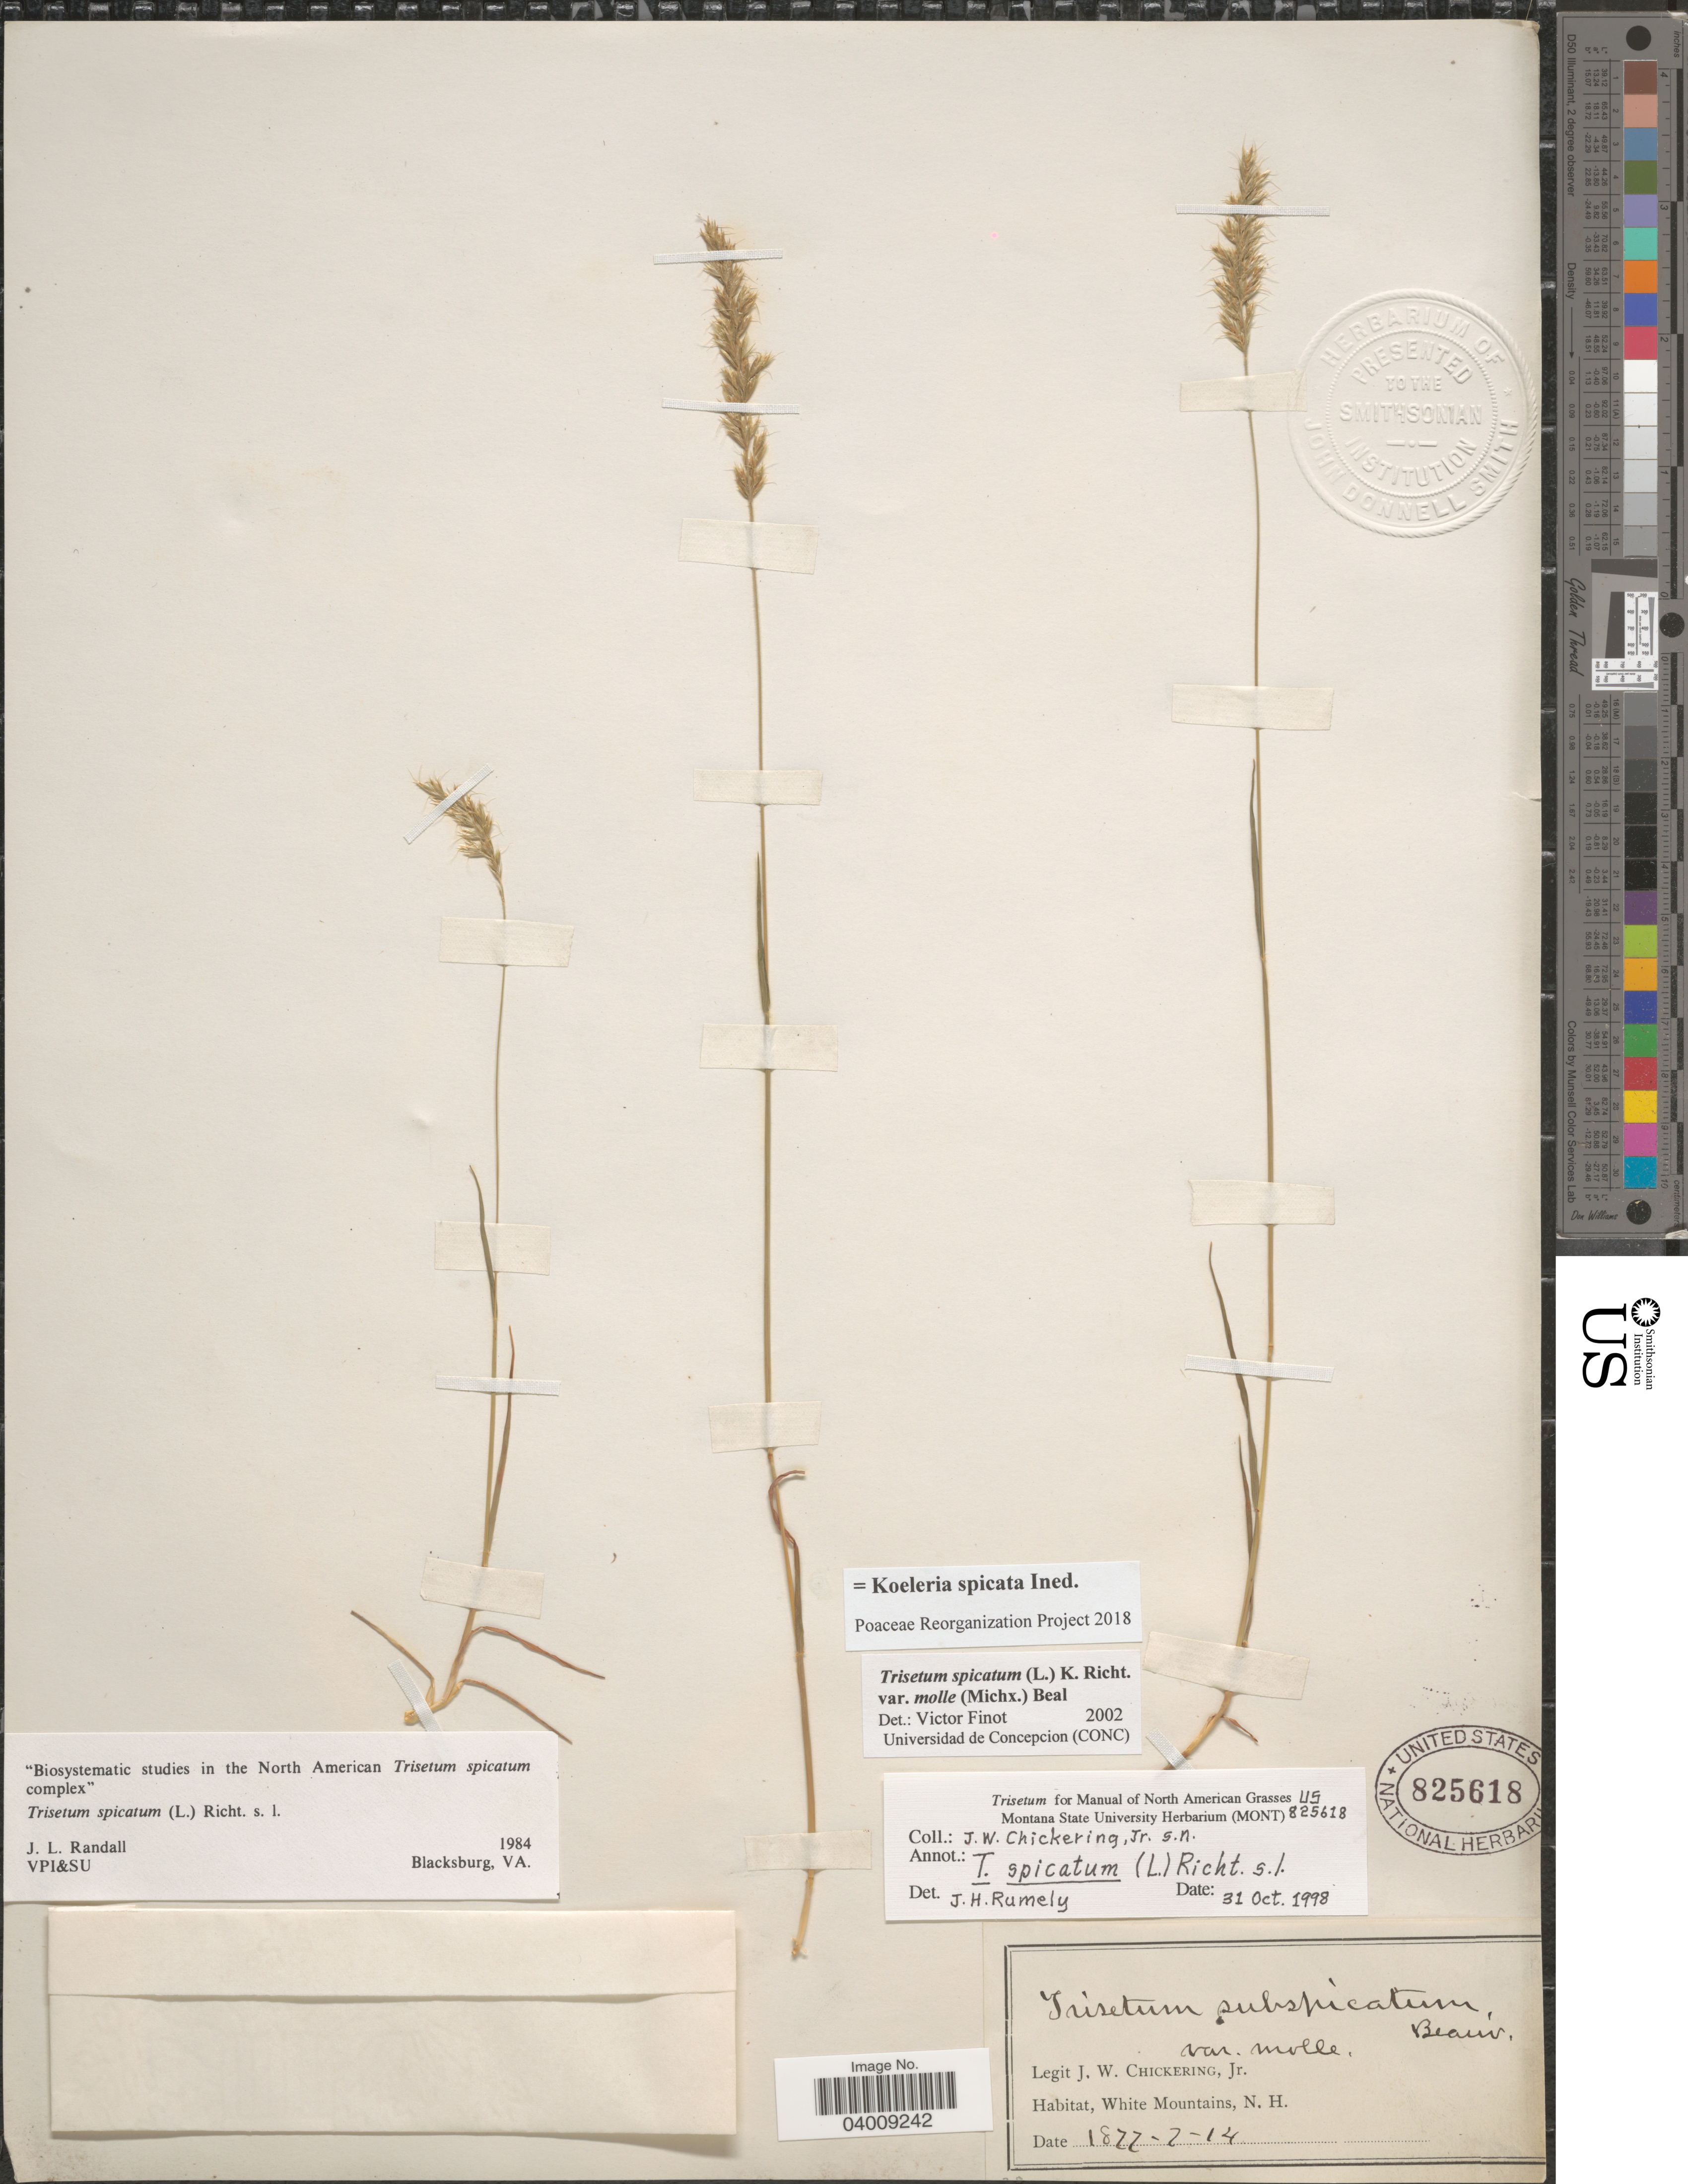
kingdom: Plantae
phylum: Tracheophyta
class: Liliopsida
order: Poales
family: Poaceae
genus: Koeleria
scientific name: Koeleria spicata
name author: (L.) Barberá et al.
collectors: J. W. Chickering Jr.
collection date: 1877-07-14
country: United States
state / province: New Hampshire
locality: White Mountains.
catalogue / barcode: US 825618